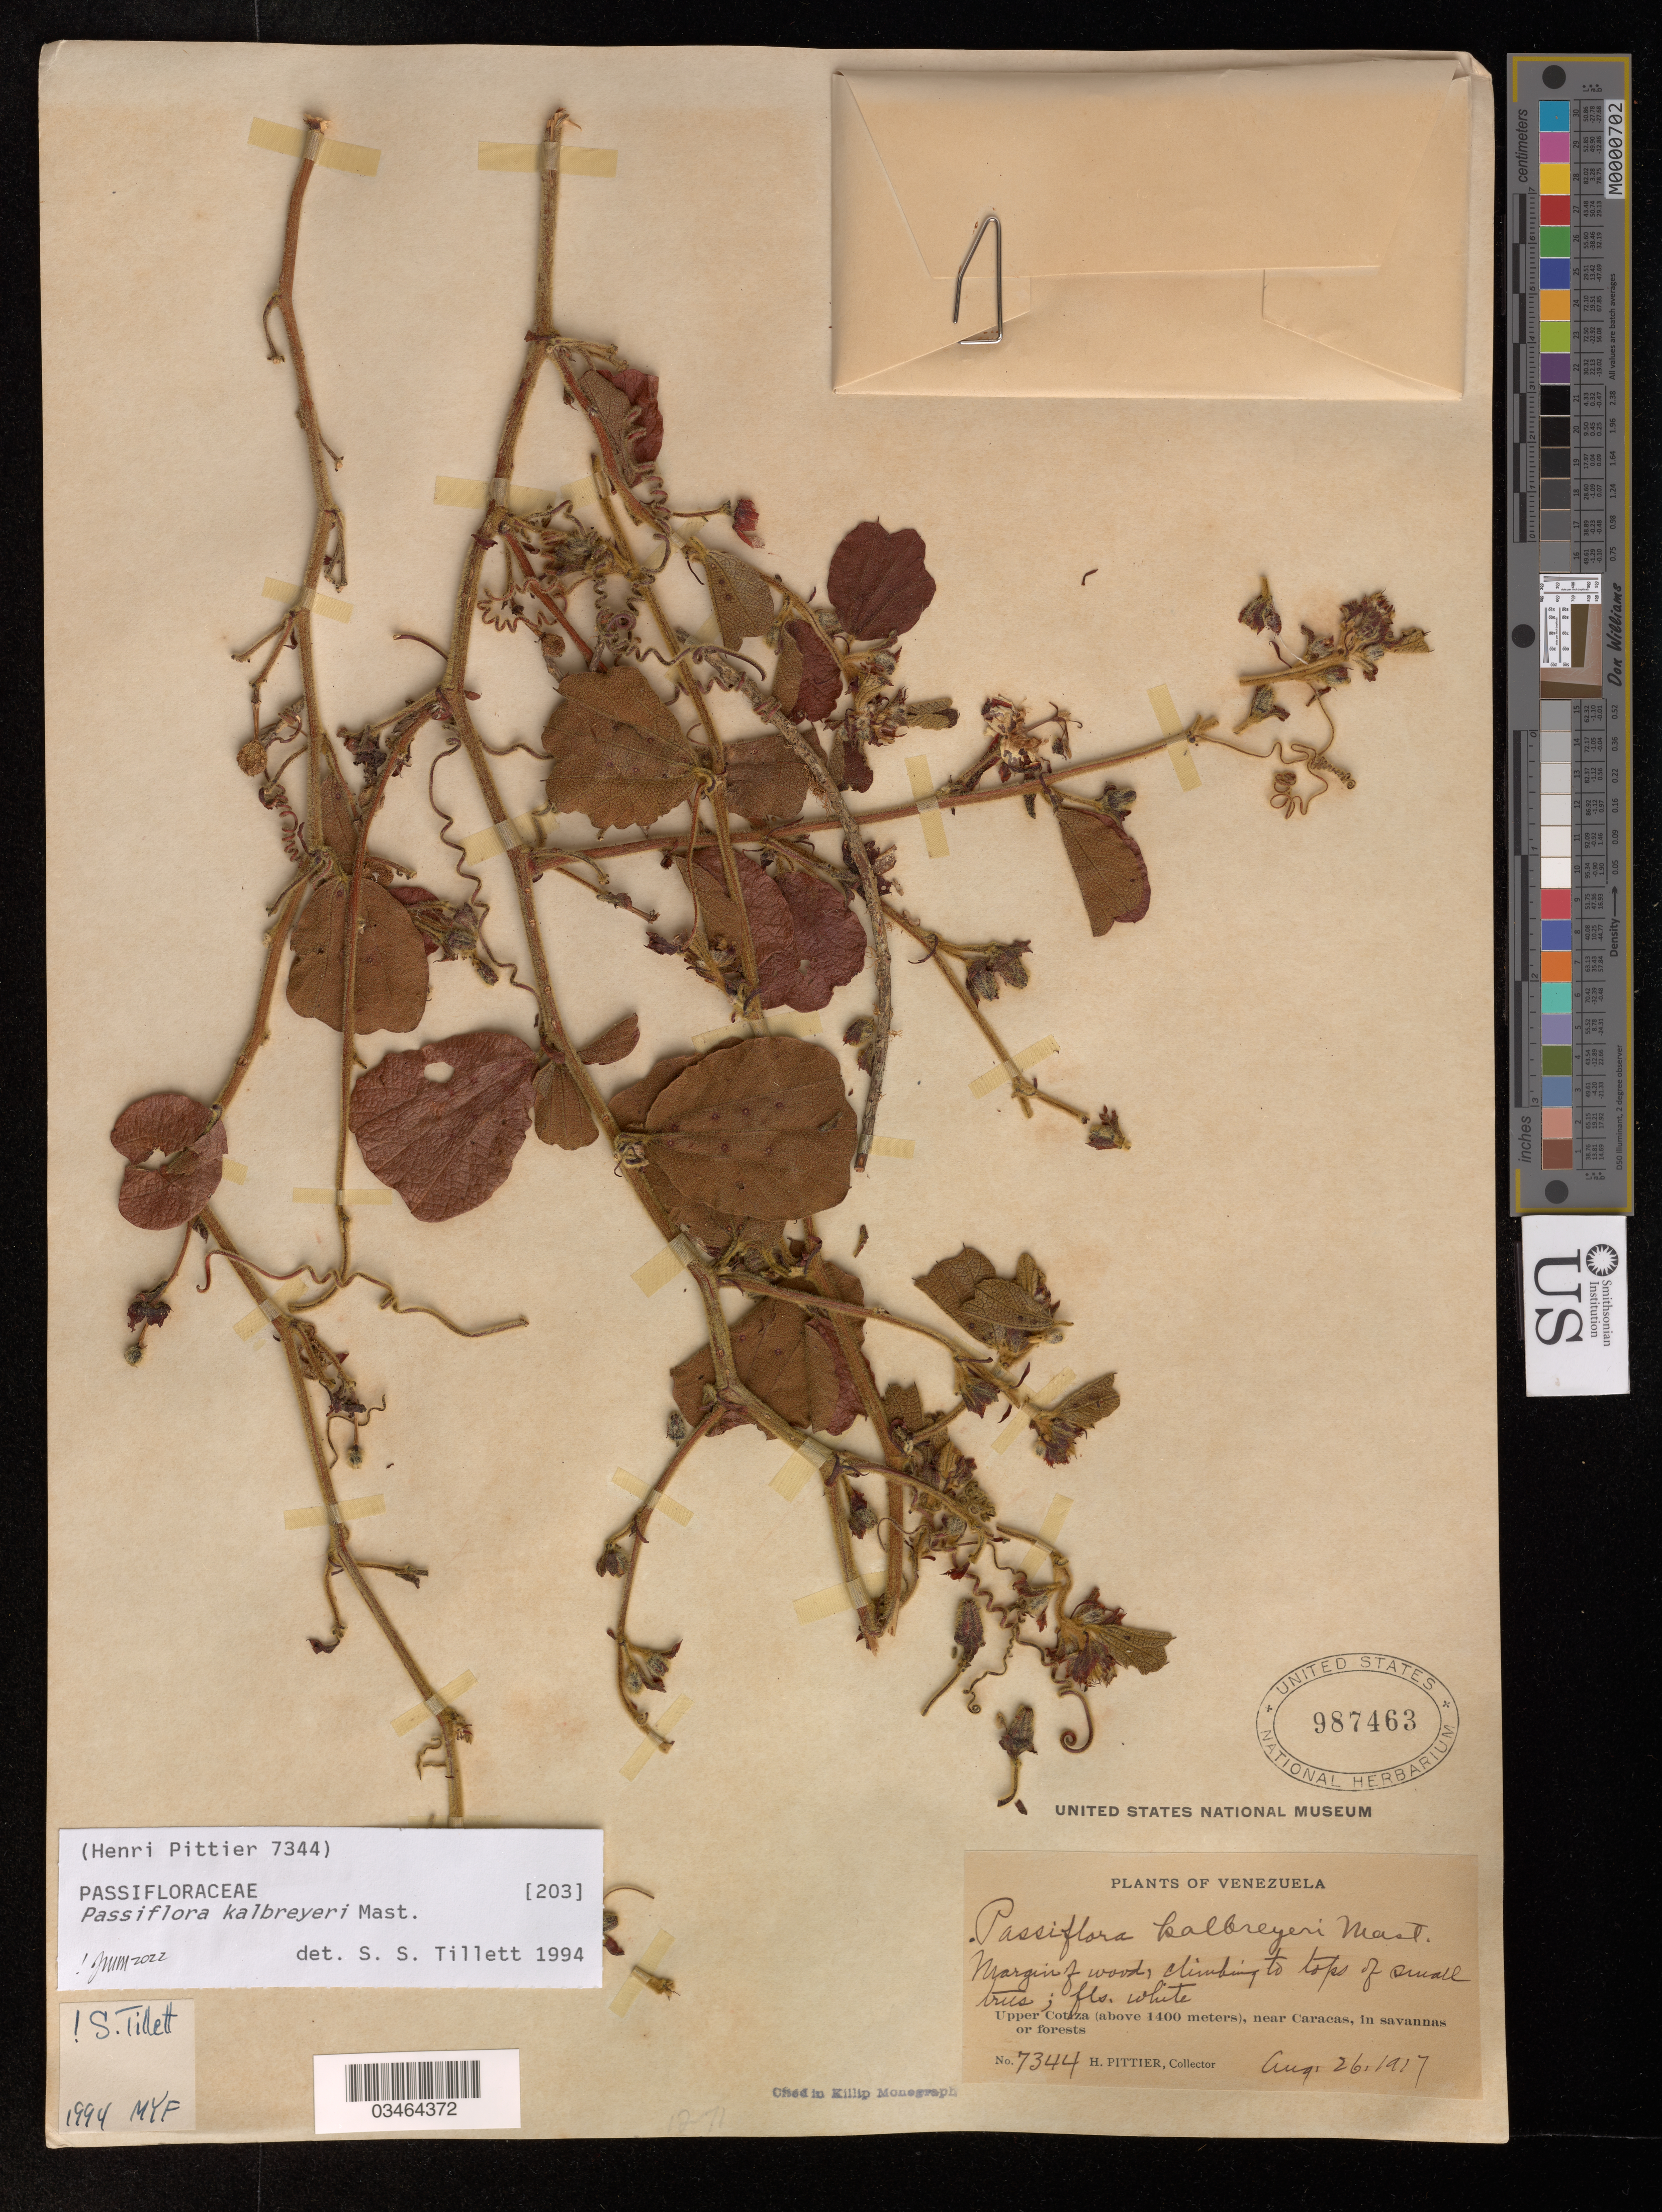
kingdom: Plantae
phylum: Tracheophyta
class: Magnoliopsida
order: Malpighiales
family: Passifloraceae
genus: Passiflora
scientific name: Passiflora kalbreyeri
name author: Mast.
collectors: H. F. Pittier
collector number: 7344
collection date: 1917-08-26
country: Venezuela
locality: Margin of woods, climbing to tops of small trees. Upper Cotza, near Caracas.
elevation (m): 1400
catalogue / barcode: US 987463